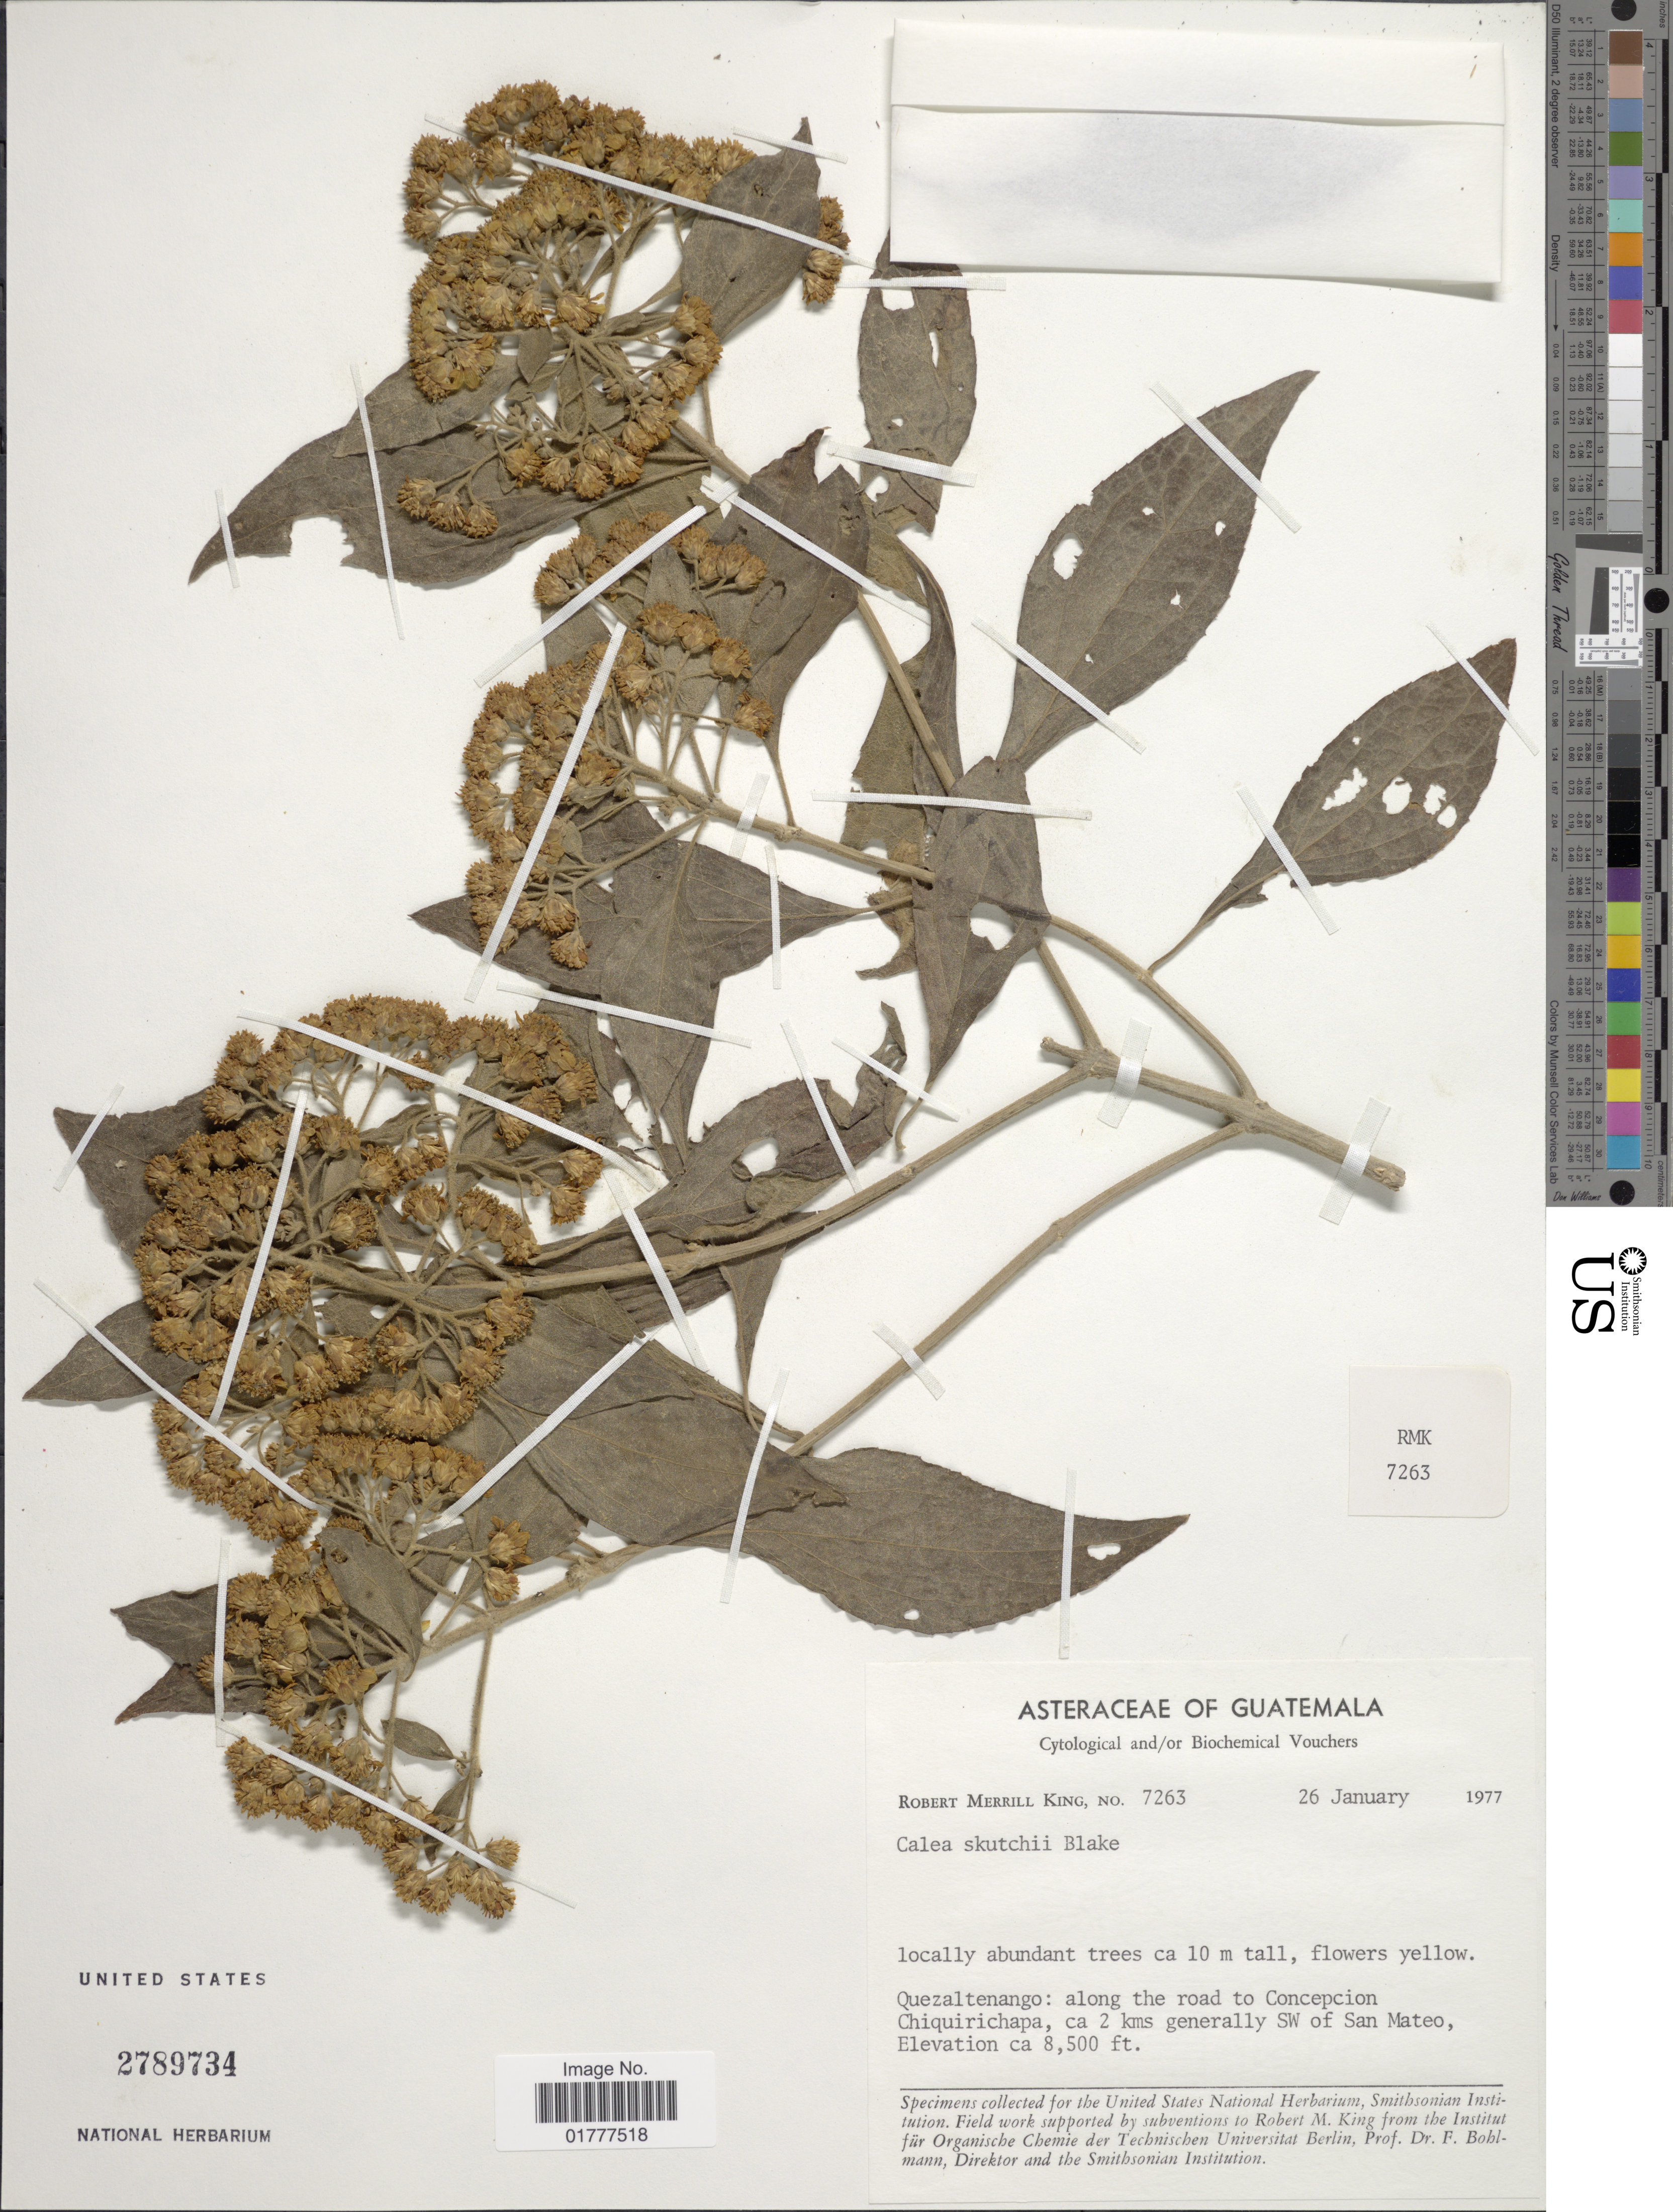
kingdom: Plantae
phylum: Tracheophyta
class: Magnoliopsida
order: Asterales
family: Asteraceae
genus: Podachaenium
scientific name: Podachaenium skutchii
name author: (S.F. Blake) H. Rob.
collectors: R. M. King & Blake, C. S.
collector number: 7263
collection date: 1977-01-26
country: Guatemala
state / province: Quetzaltenango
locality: Quezaltenango: along the road to Concepcion Chiquirichapa, ca. 2 kms generally SW of San Mateo.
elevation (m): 2591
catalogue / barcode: US 2789734